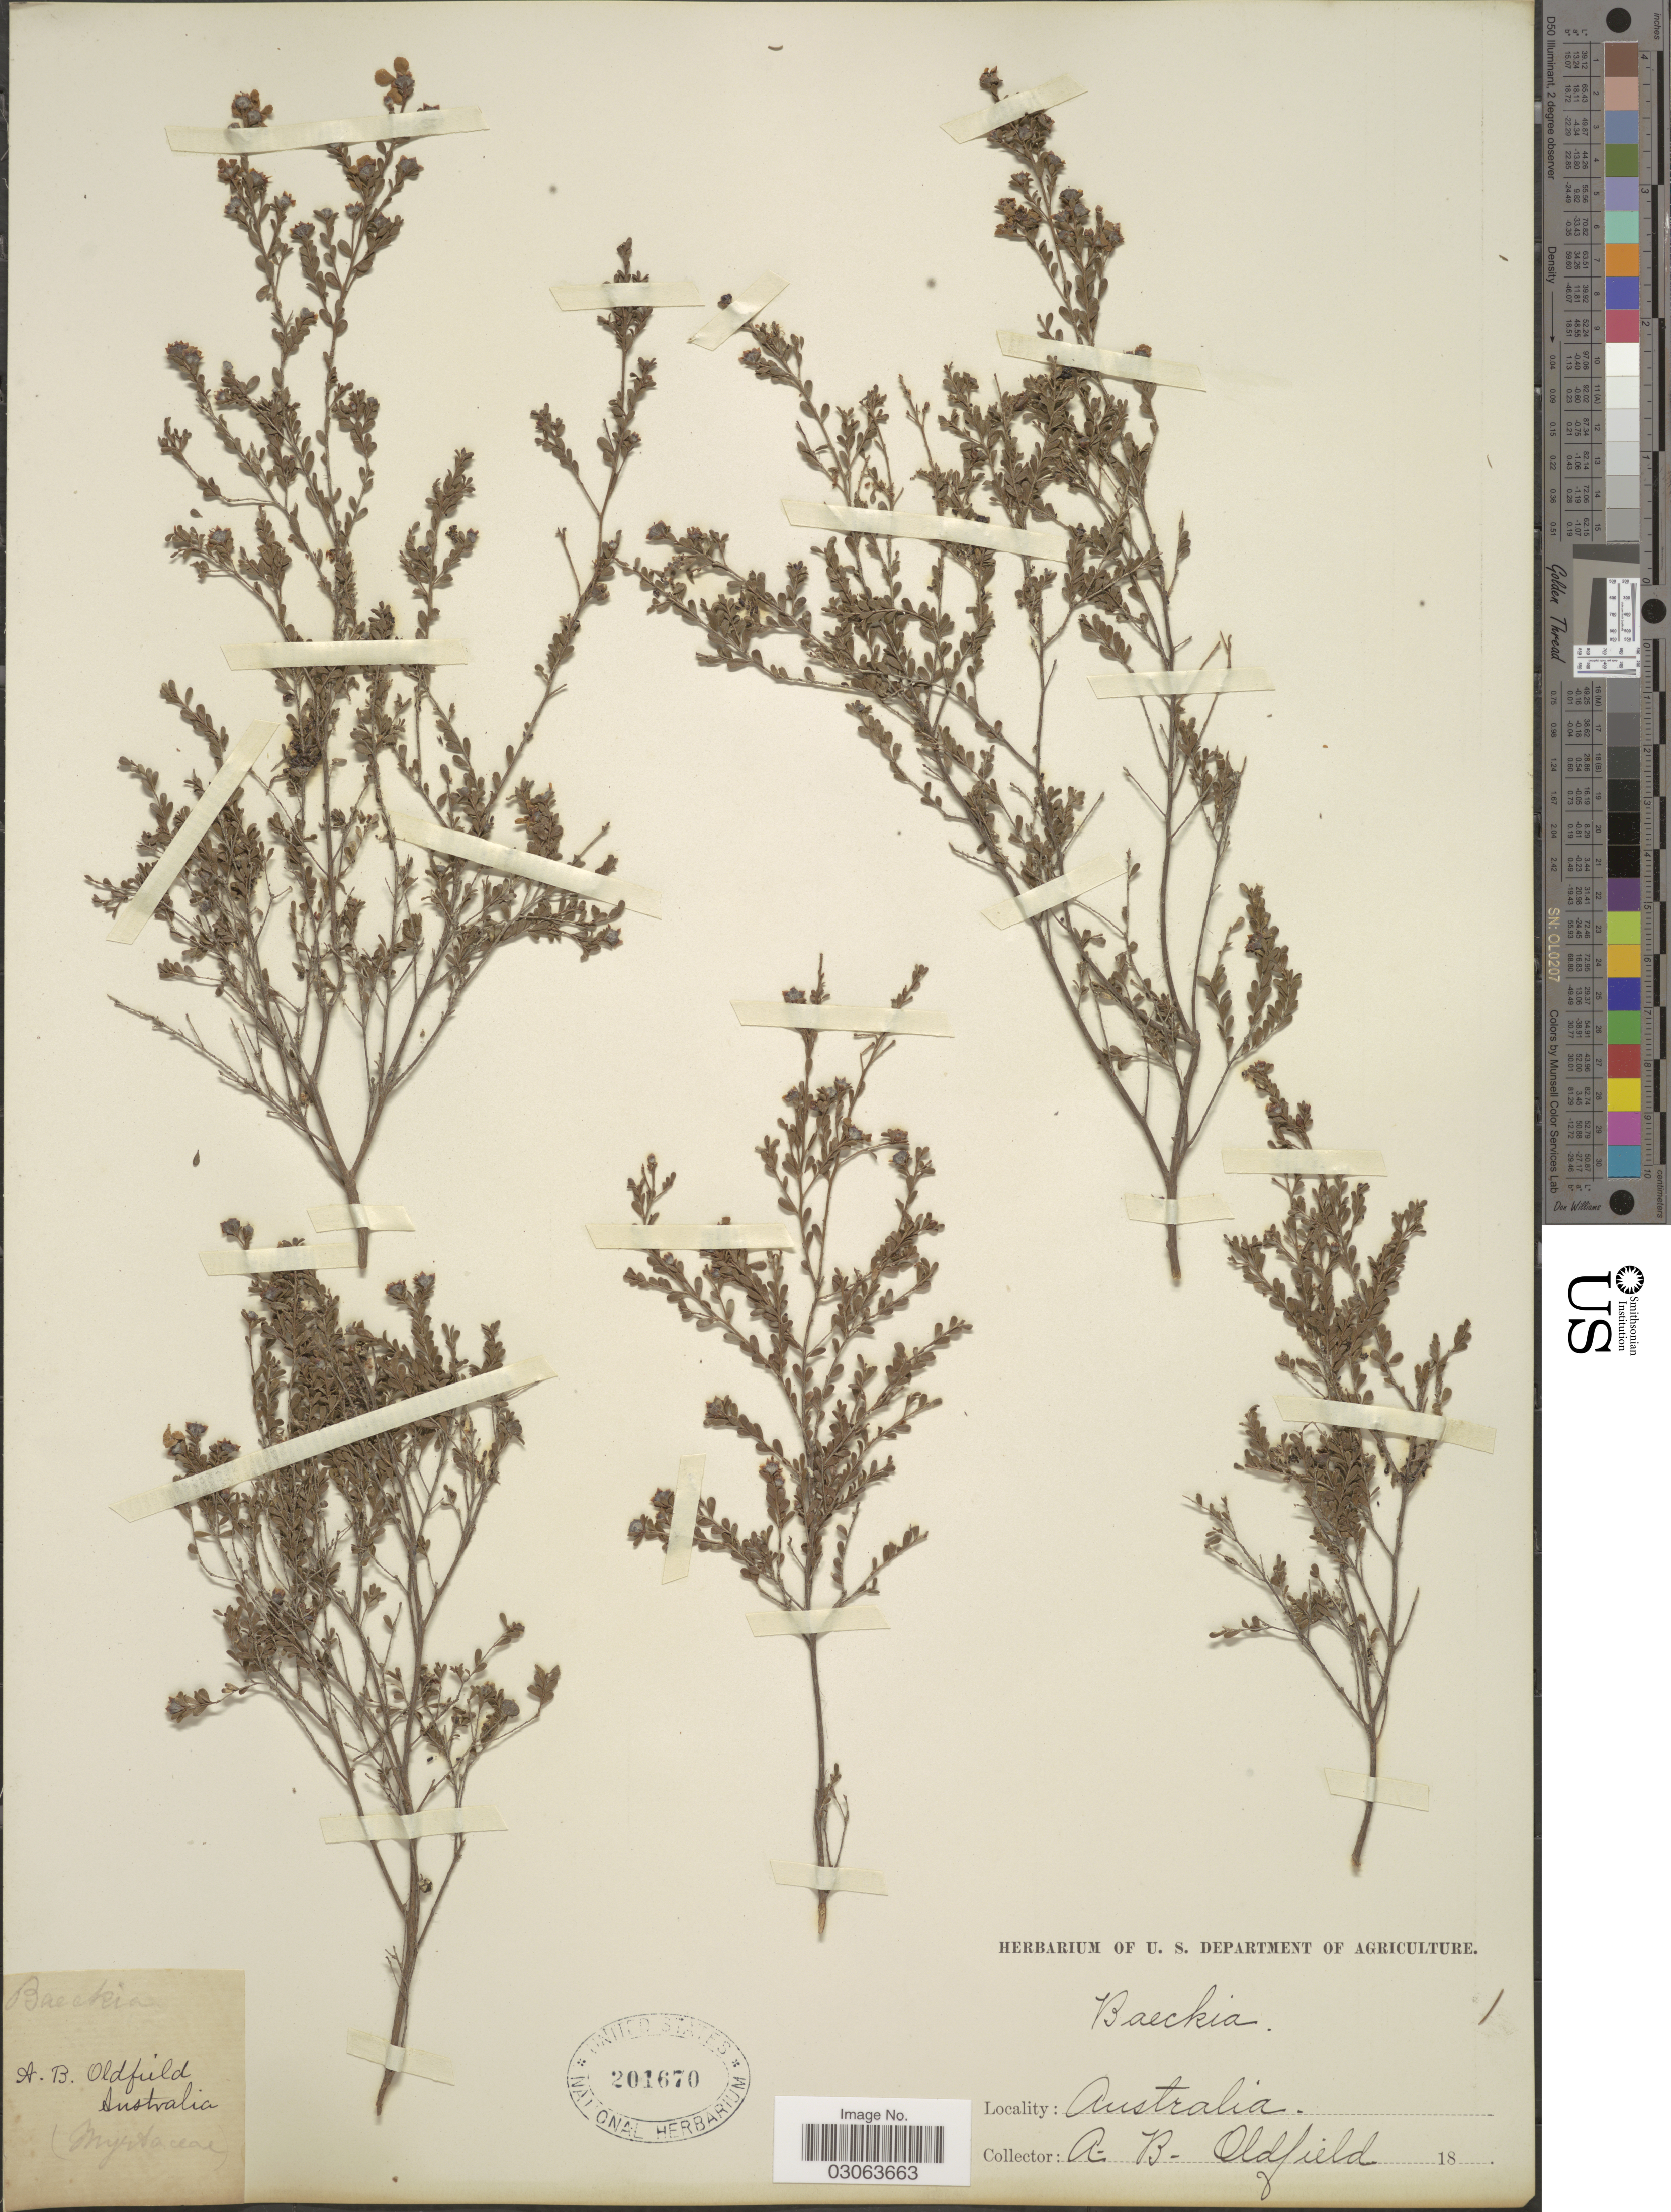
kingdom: Plantae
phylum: Tracheophyta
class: Magnoliopsida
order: Myrtales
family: Myrtaceae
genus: Baeckea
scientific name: Baeckea sp.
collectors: A. Oldfield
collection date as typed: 18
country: Australia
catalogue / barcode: US 201670